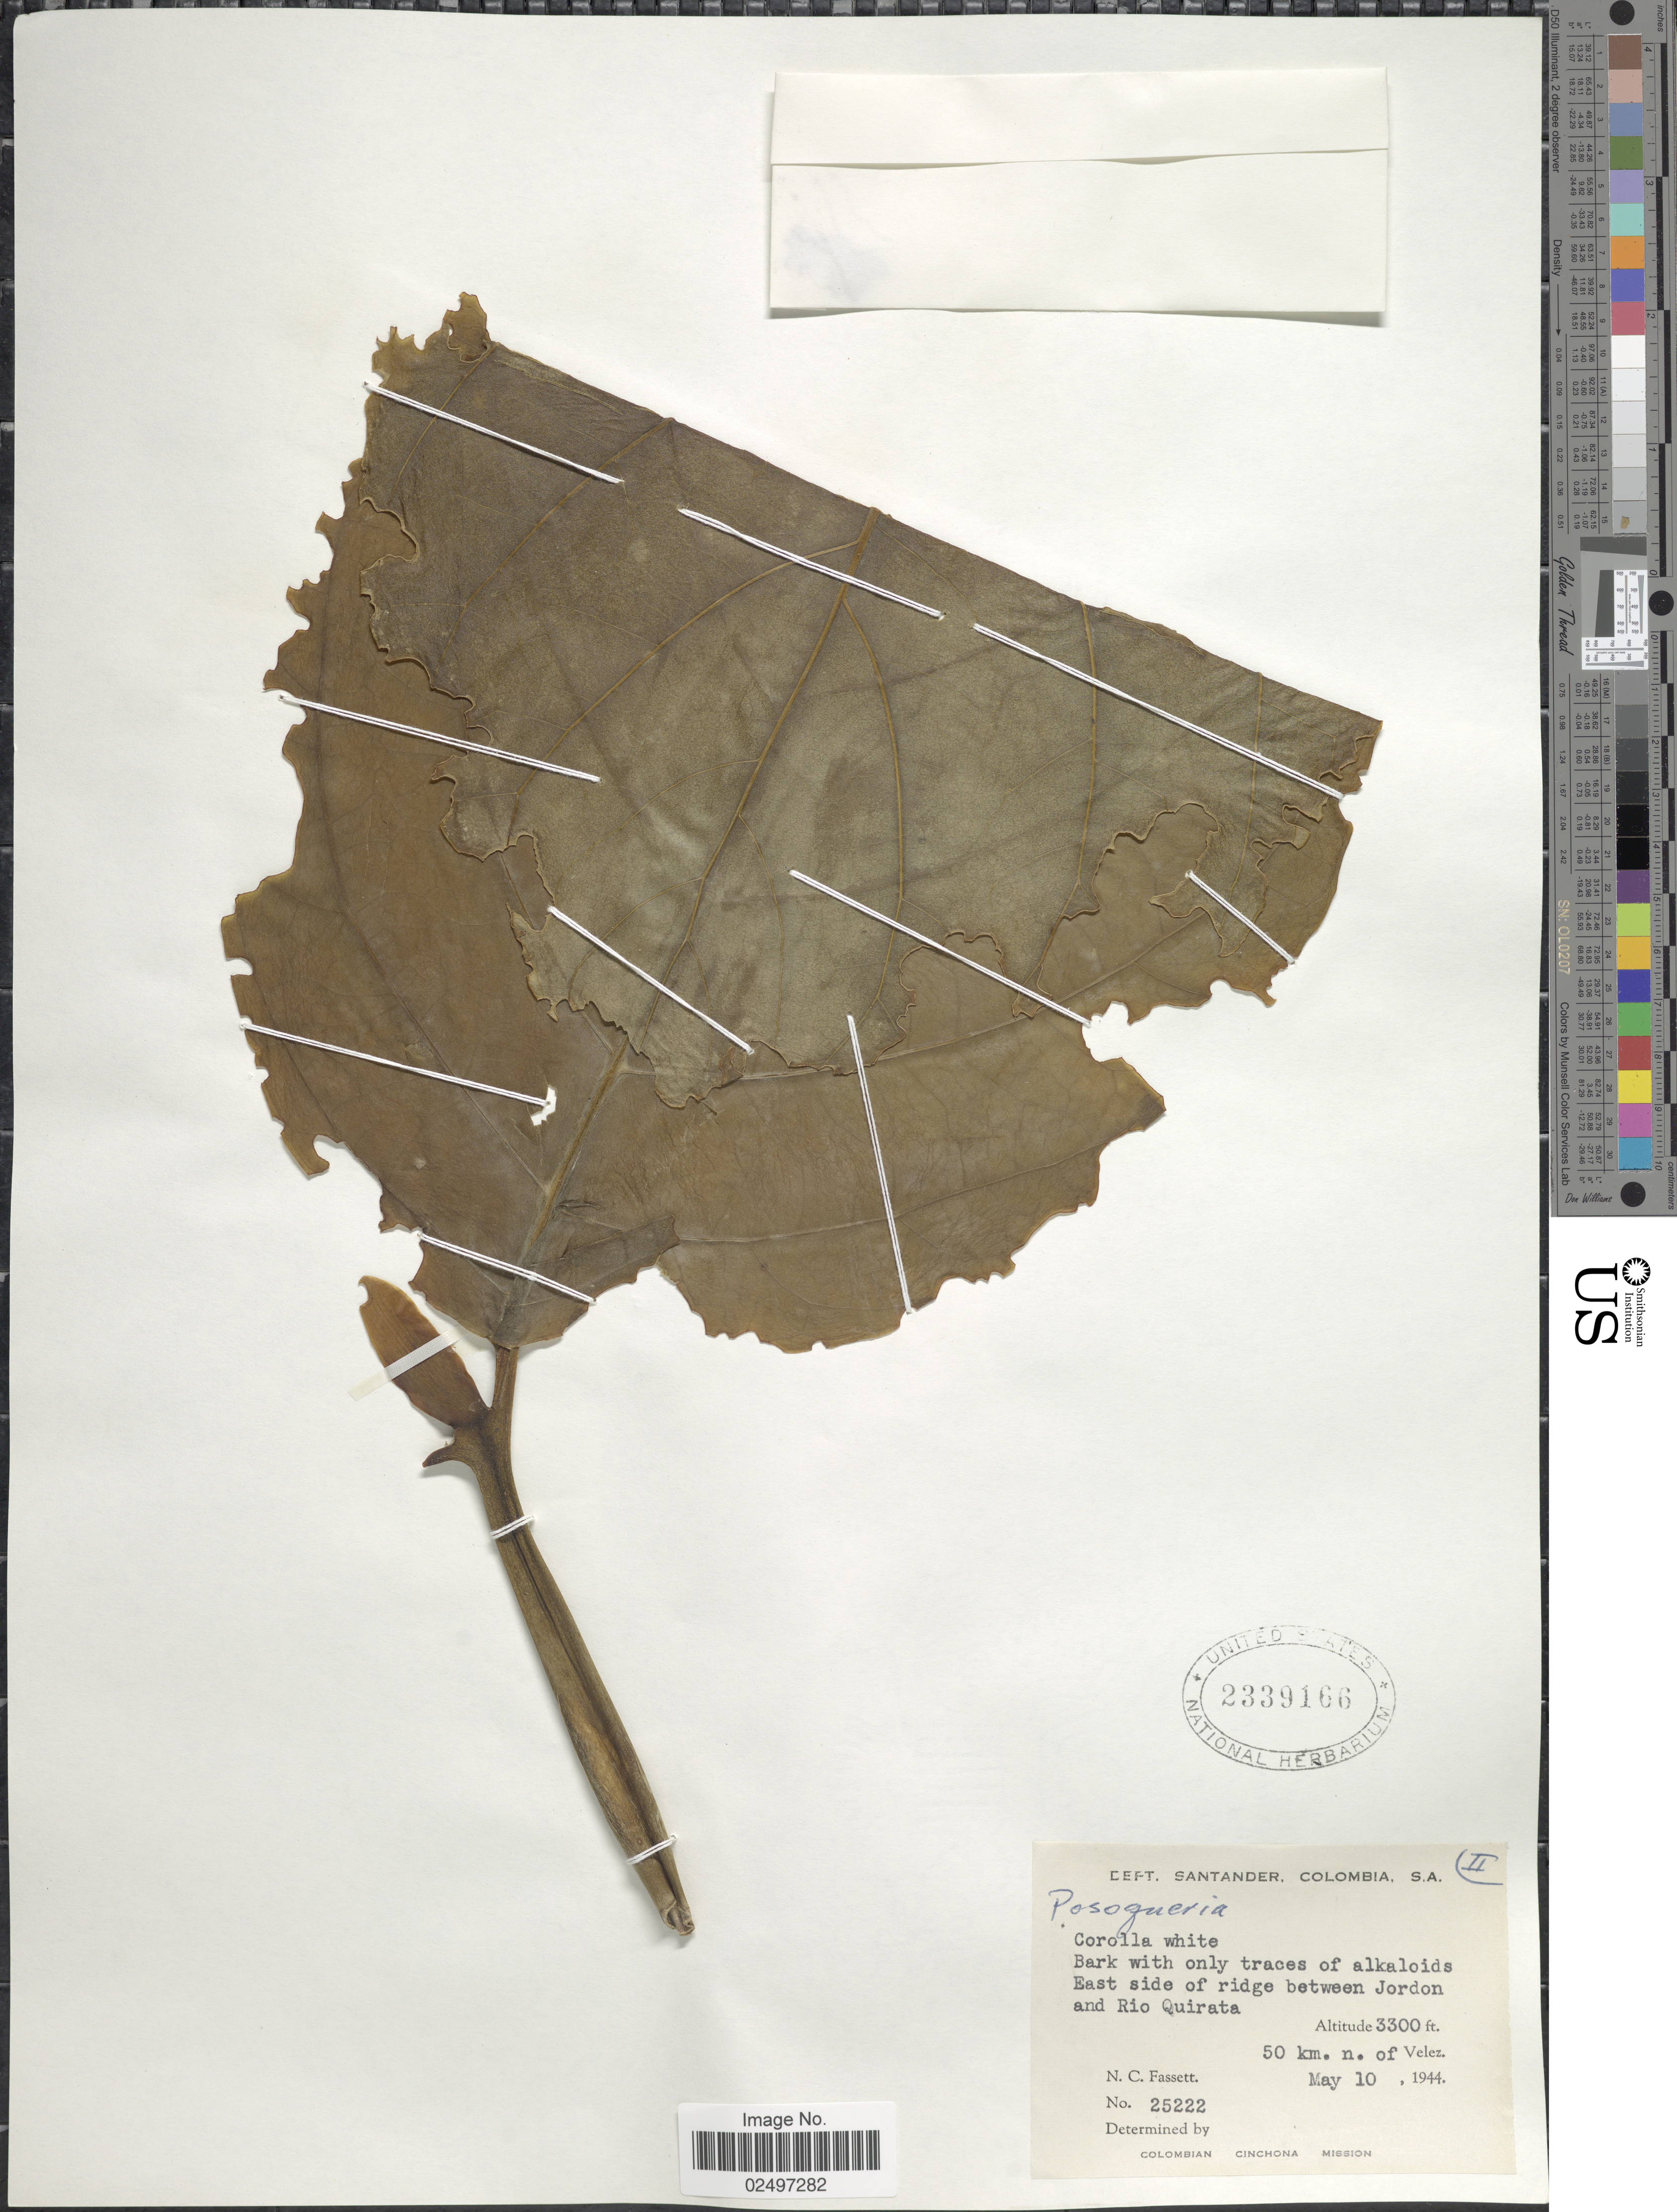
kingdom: Plantae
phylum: Tracheophyta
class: Magnoliopsida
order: Gentianales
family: Rubiaceae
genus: Posoqueria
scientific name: Posoqueria sp.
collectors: N. C. Fassett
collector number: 25222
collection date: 1944-05-10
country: Colombia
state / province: Santander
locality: Dept. Santander, Colombia, East side of between Jordon and Ri Quirata, 50 km. n of Velez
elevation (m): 1006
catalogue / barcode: US 2339166